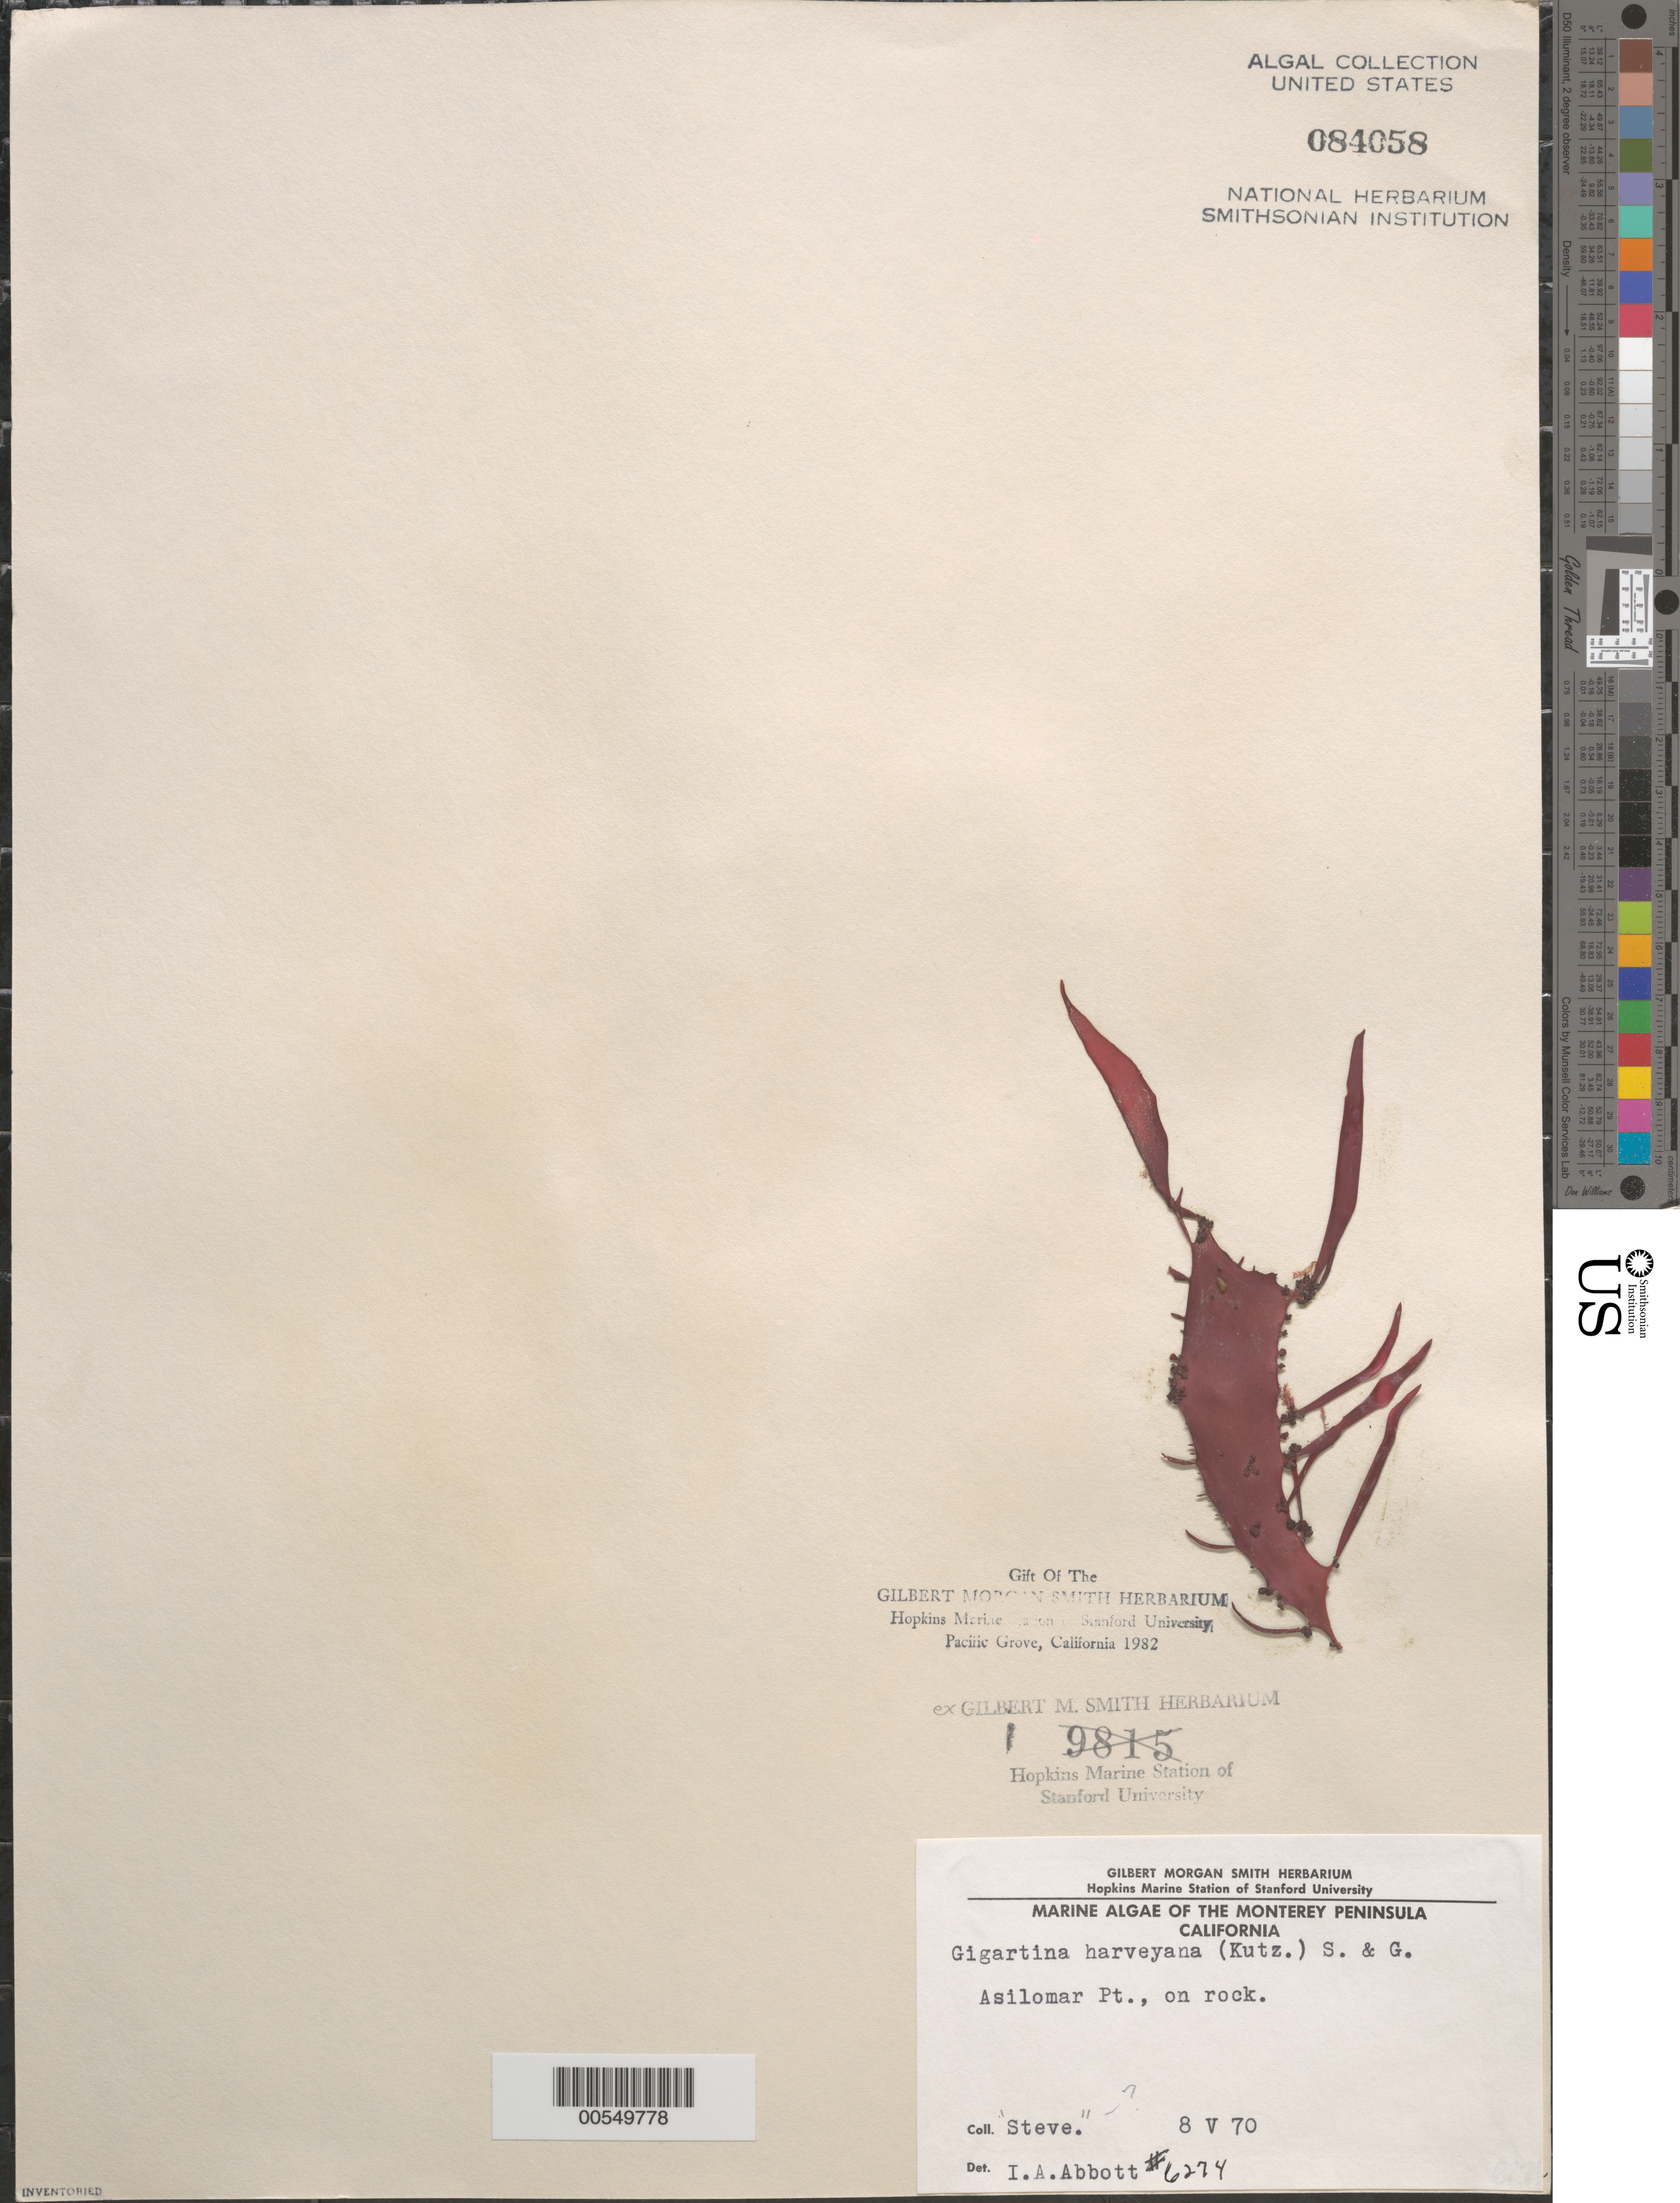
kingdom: Plantae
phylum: Rhodophyta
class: Florideophyceae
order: Gigartinales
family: Gigartinaceae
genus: Chondracanthus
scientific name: Chondracanthus harveyanus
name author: (Kütz.) Guiry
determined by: Algae name updating Project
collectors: Steve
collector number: IAA 6274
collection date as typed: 08 May 1970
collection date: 1970-05-08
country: United States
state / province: California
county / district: Monterey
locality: Asilomar Point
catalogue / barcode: US 84058